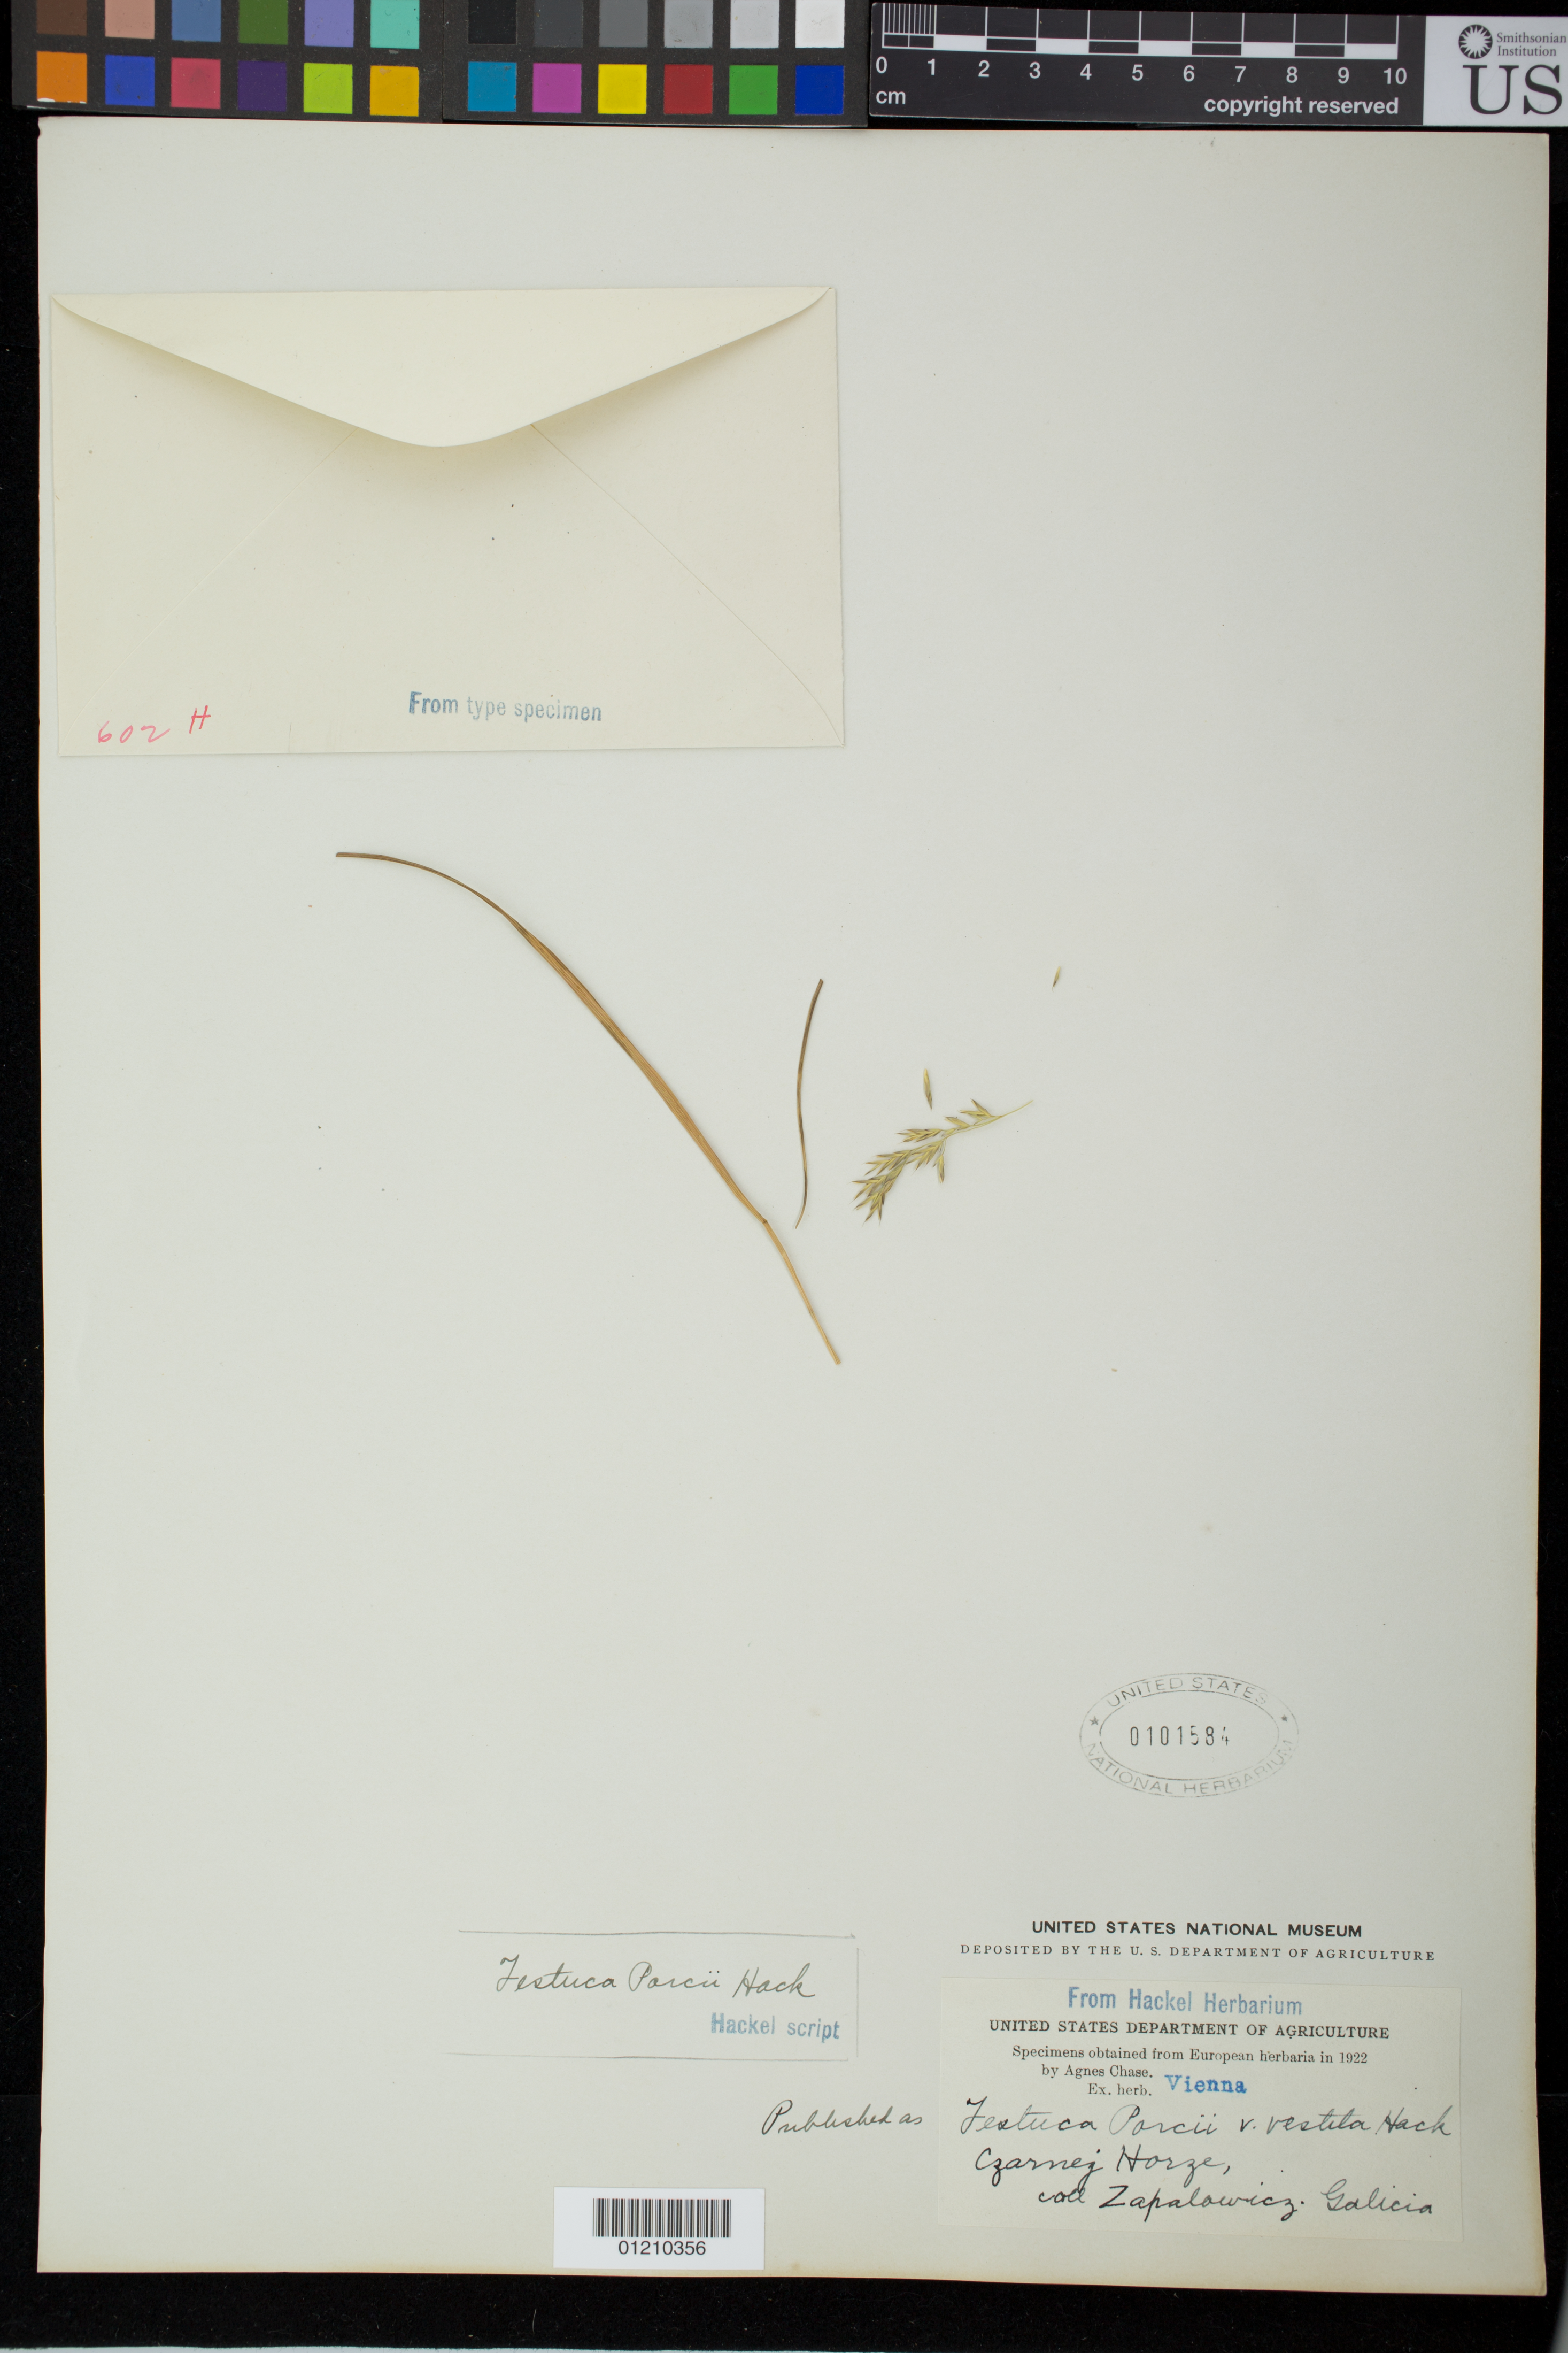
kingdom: Plantae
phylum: Tracheophyta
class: Liliopsida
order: Poales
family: Poaceae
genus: Festuca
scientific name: Festuca porcii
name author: Hack.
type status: Possible Syntype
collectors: G. Zapalowicz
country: Romania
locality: Czarnej Horze.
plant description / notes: Fragmentary material of type specimen ex herb. Vienna.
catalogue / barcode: US 101584